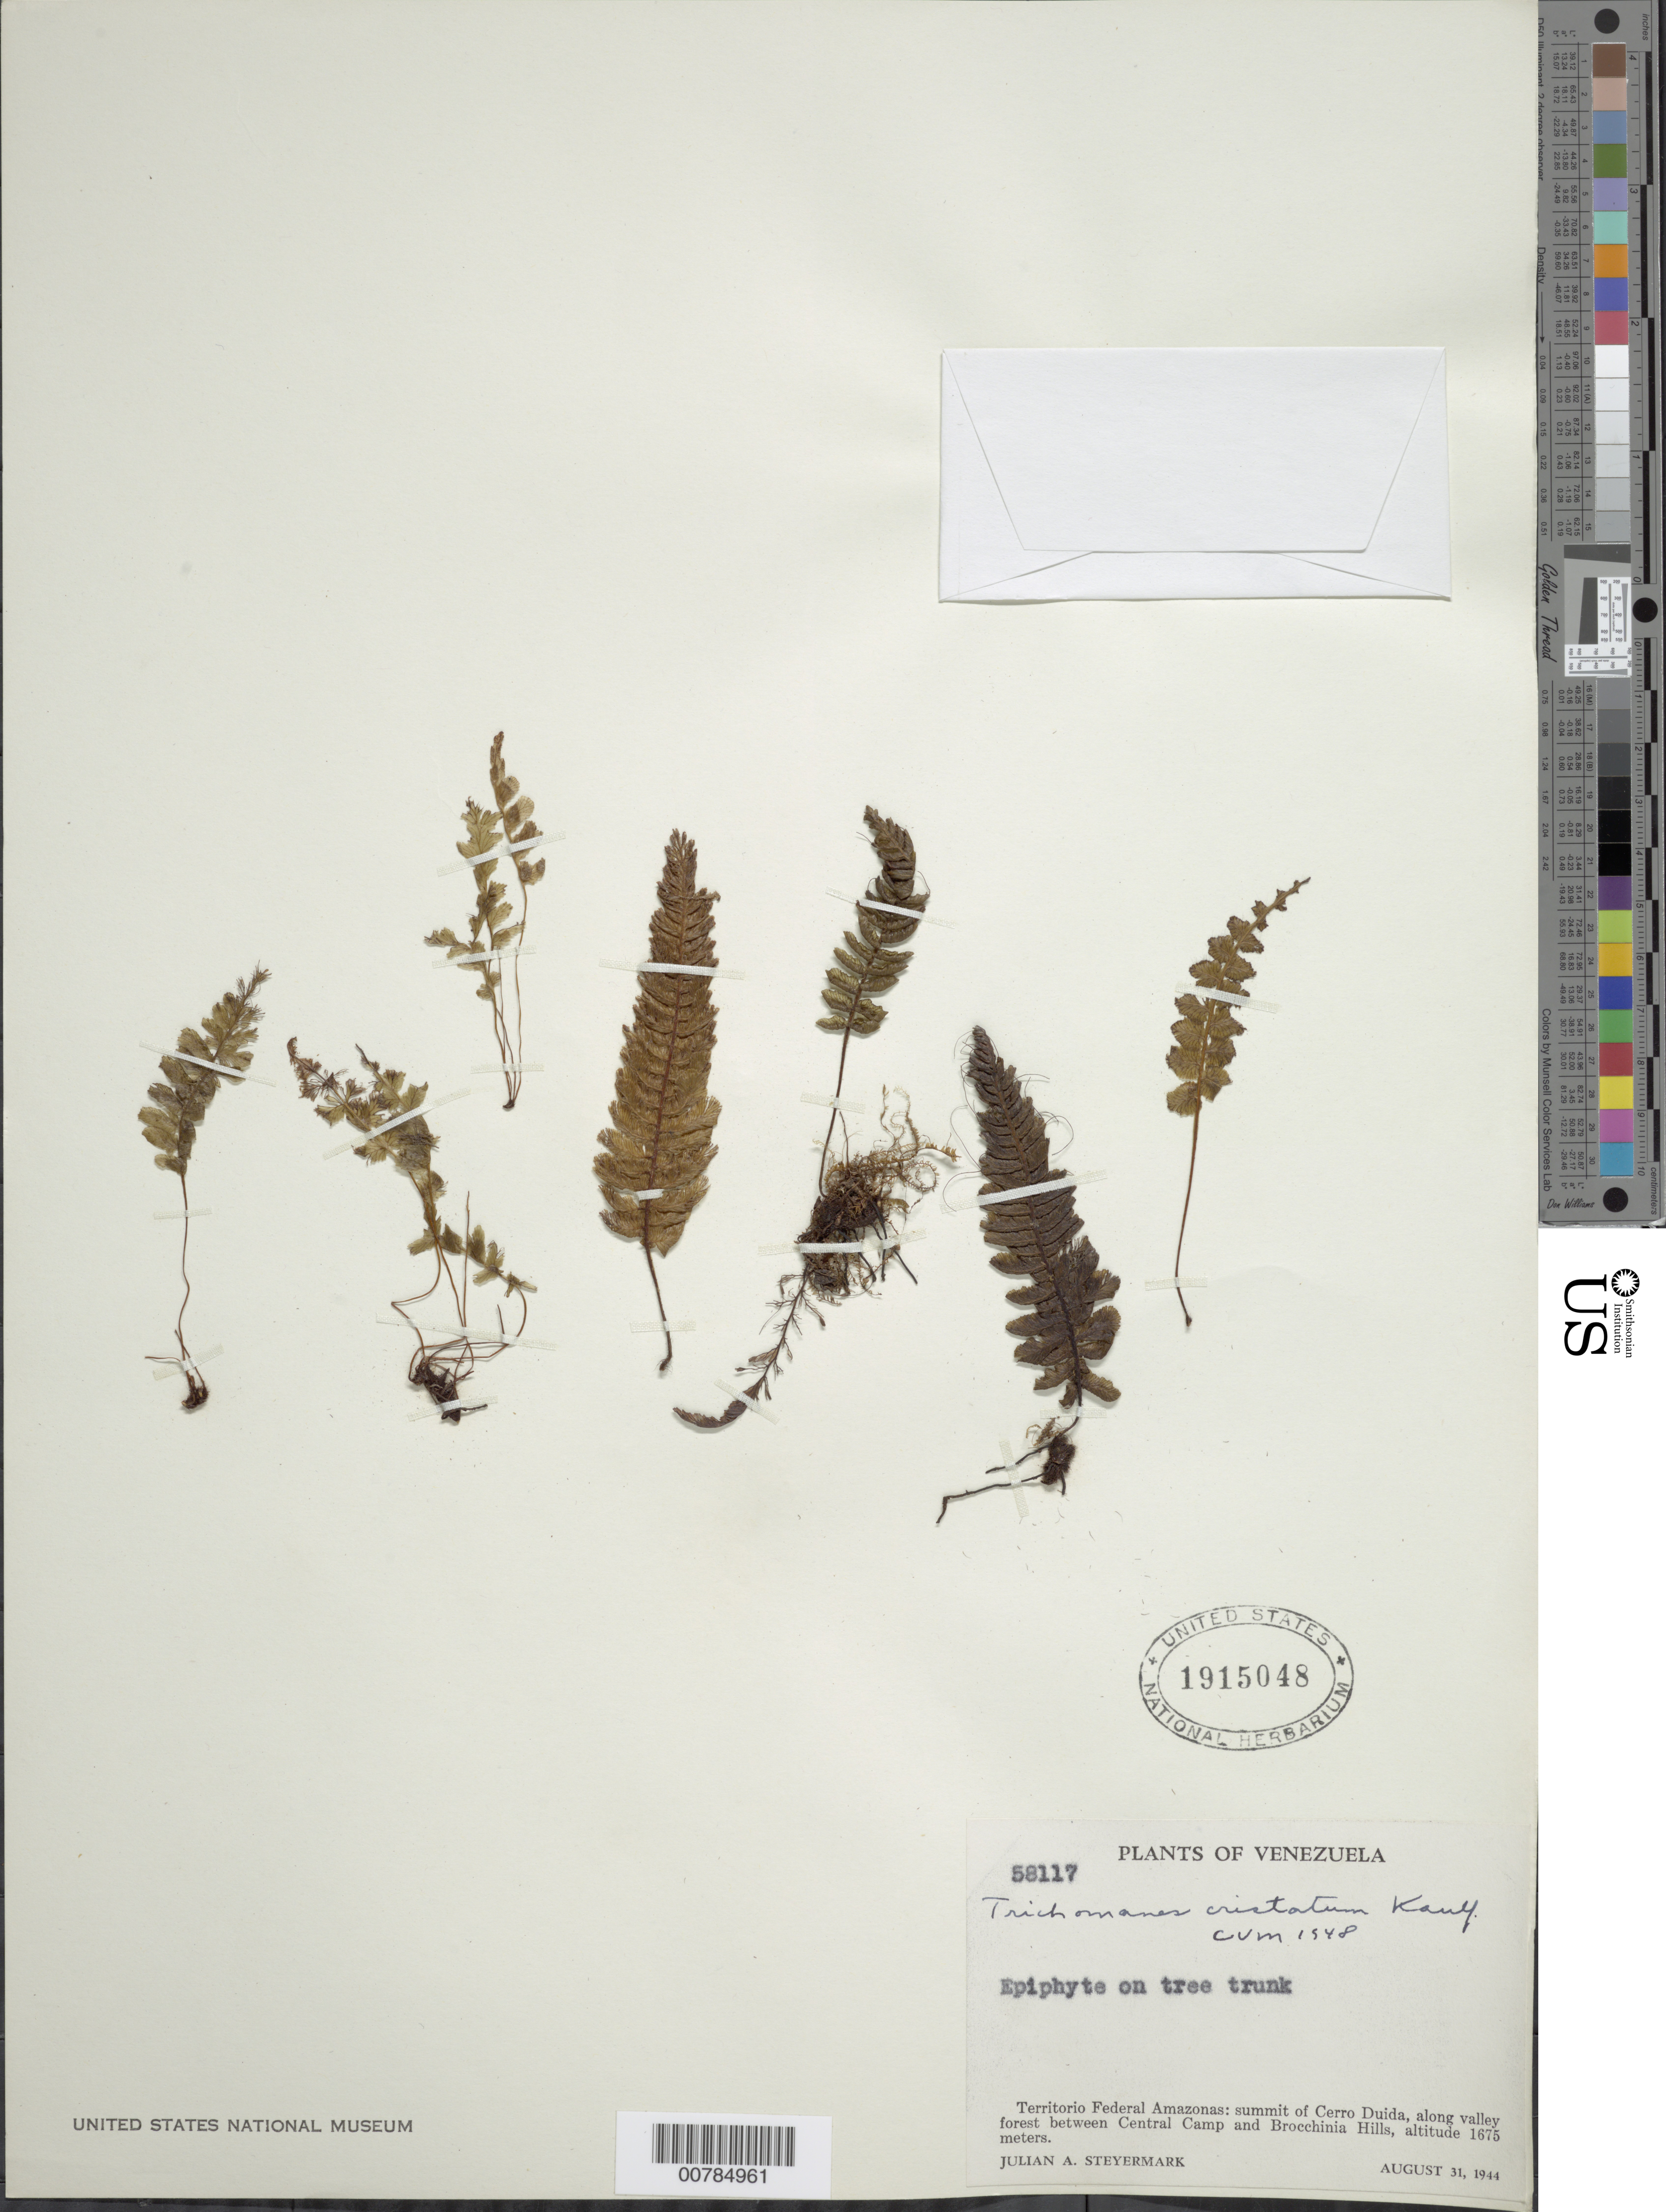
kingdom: Plantae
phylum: Tracheophyta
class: Polypodiopsida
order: Hymenophyllales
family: Hymenophyllaceae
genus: Trichomanes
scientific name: Trichomanes cristatum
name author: Kaulf.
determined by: Morton, C. V.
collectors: J. Steyermark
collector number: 58117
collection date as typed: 31-Aug-44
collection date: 1944-08-31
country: Venezuela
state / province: Amazonas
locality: Cerro Duida, summit; between Central Camp and Brocchinia Hills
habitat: Valley forest, on tree trunk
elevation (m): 1675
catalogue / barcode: US 1915048